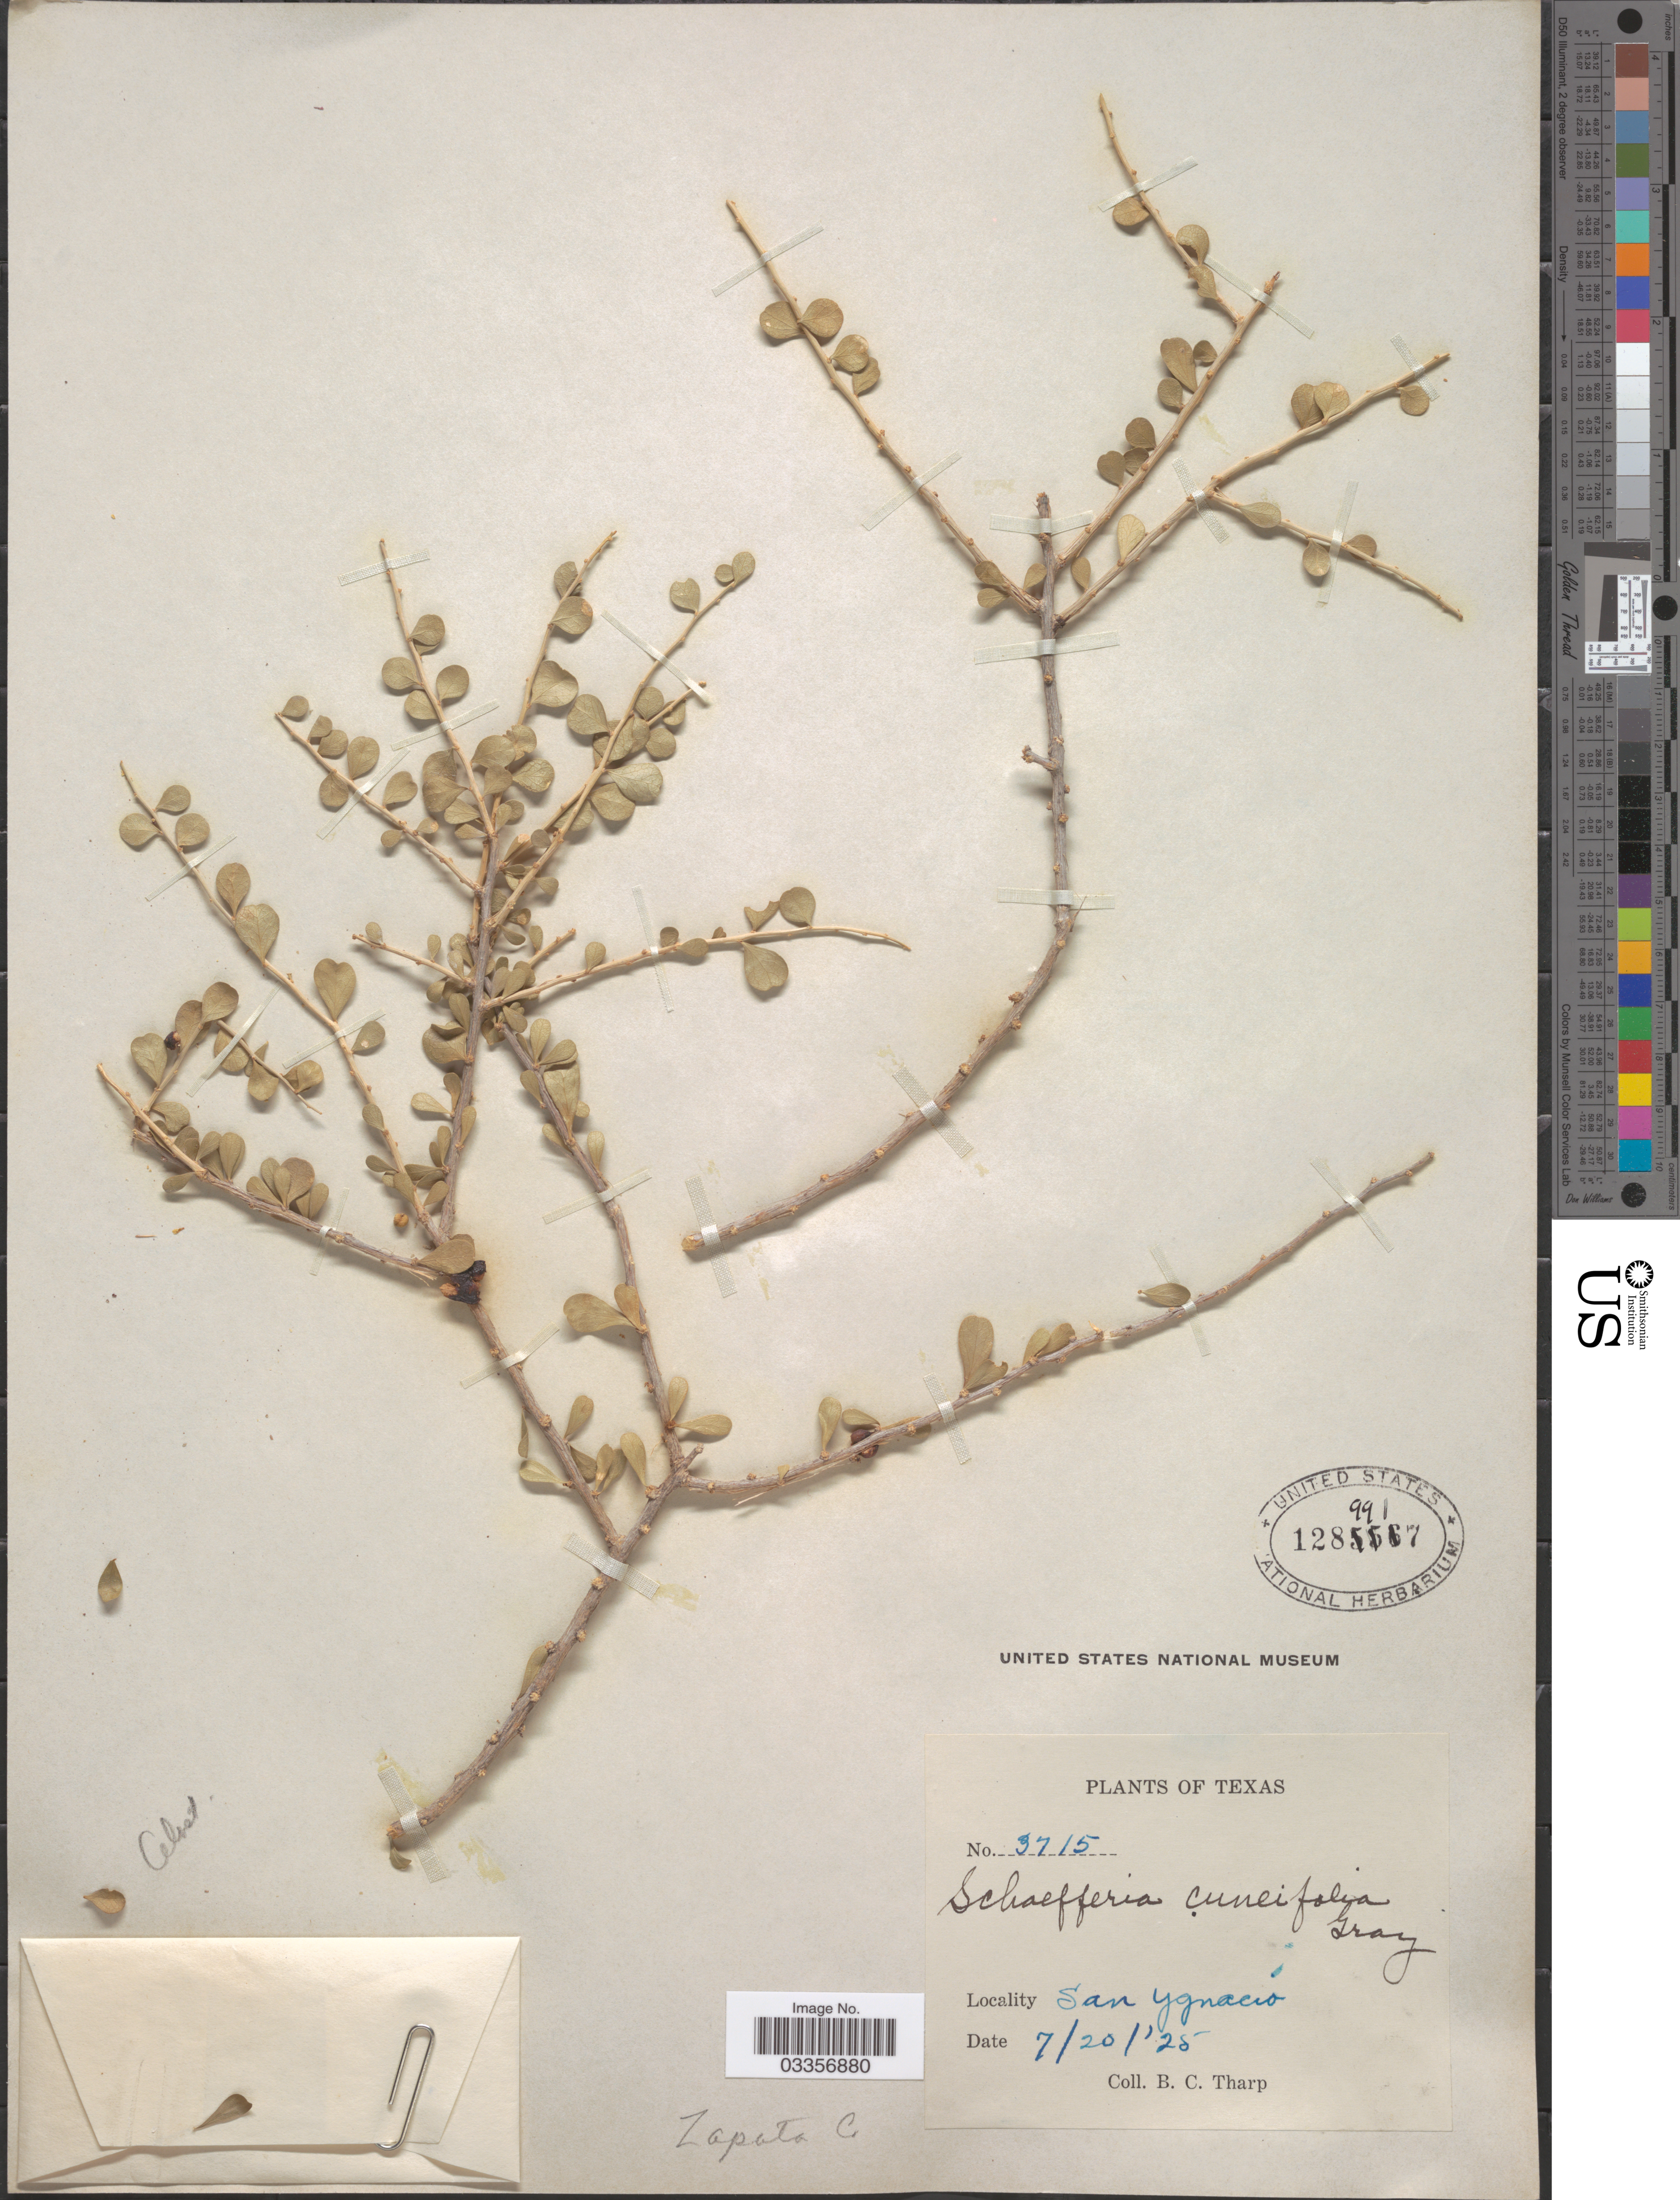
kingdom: Plantae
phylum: Tracheophyta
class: Magnoliopsida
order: Celastrales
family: Celastraceae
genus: Schaefferia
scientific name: Schaefferia cuneifolia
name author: A. Gray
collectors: B. C. Tharp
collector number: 3715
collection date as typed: Transcribed d/m/y: 20/7/28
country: United States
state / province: Texas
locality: San Ynacio. Zapata Co.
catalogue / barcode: US 1289917